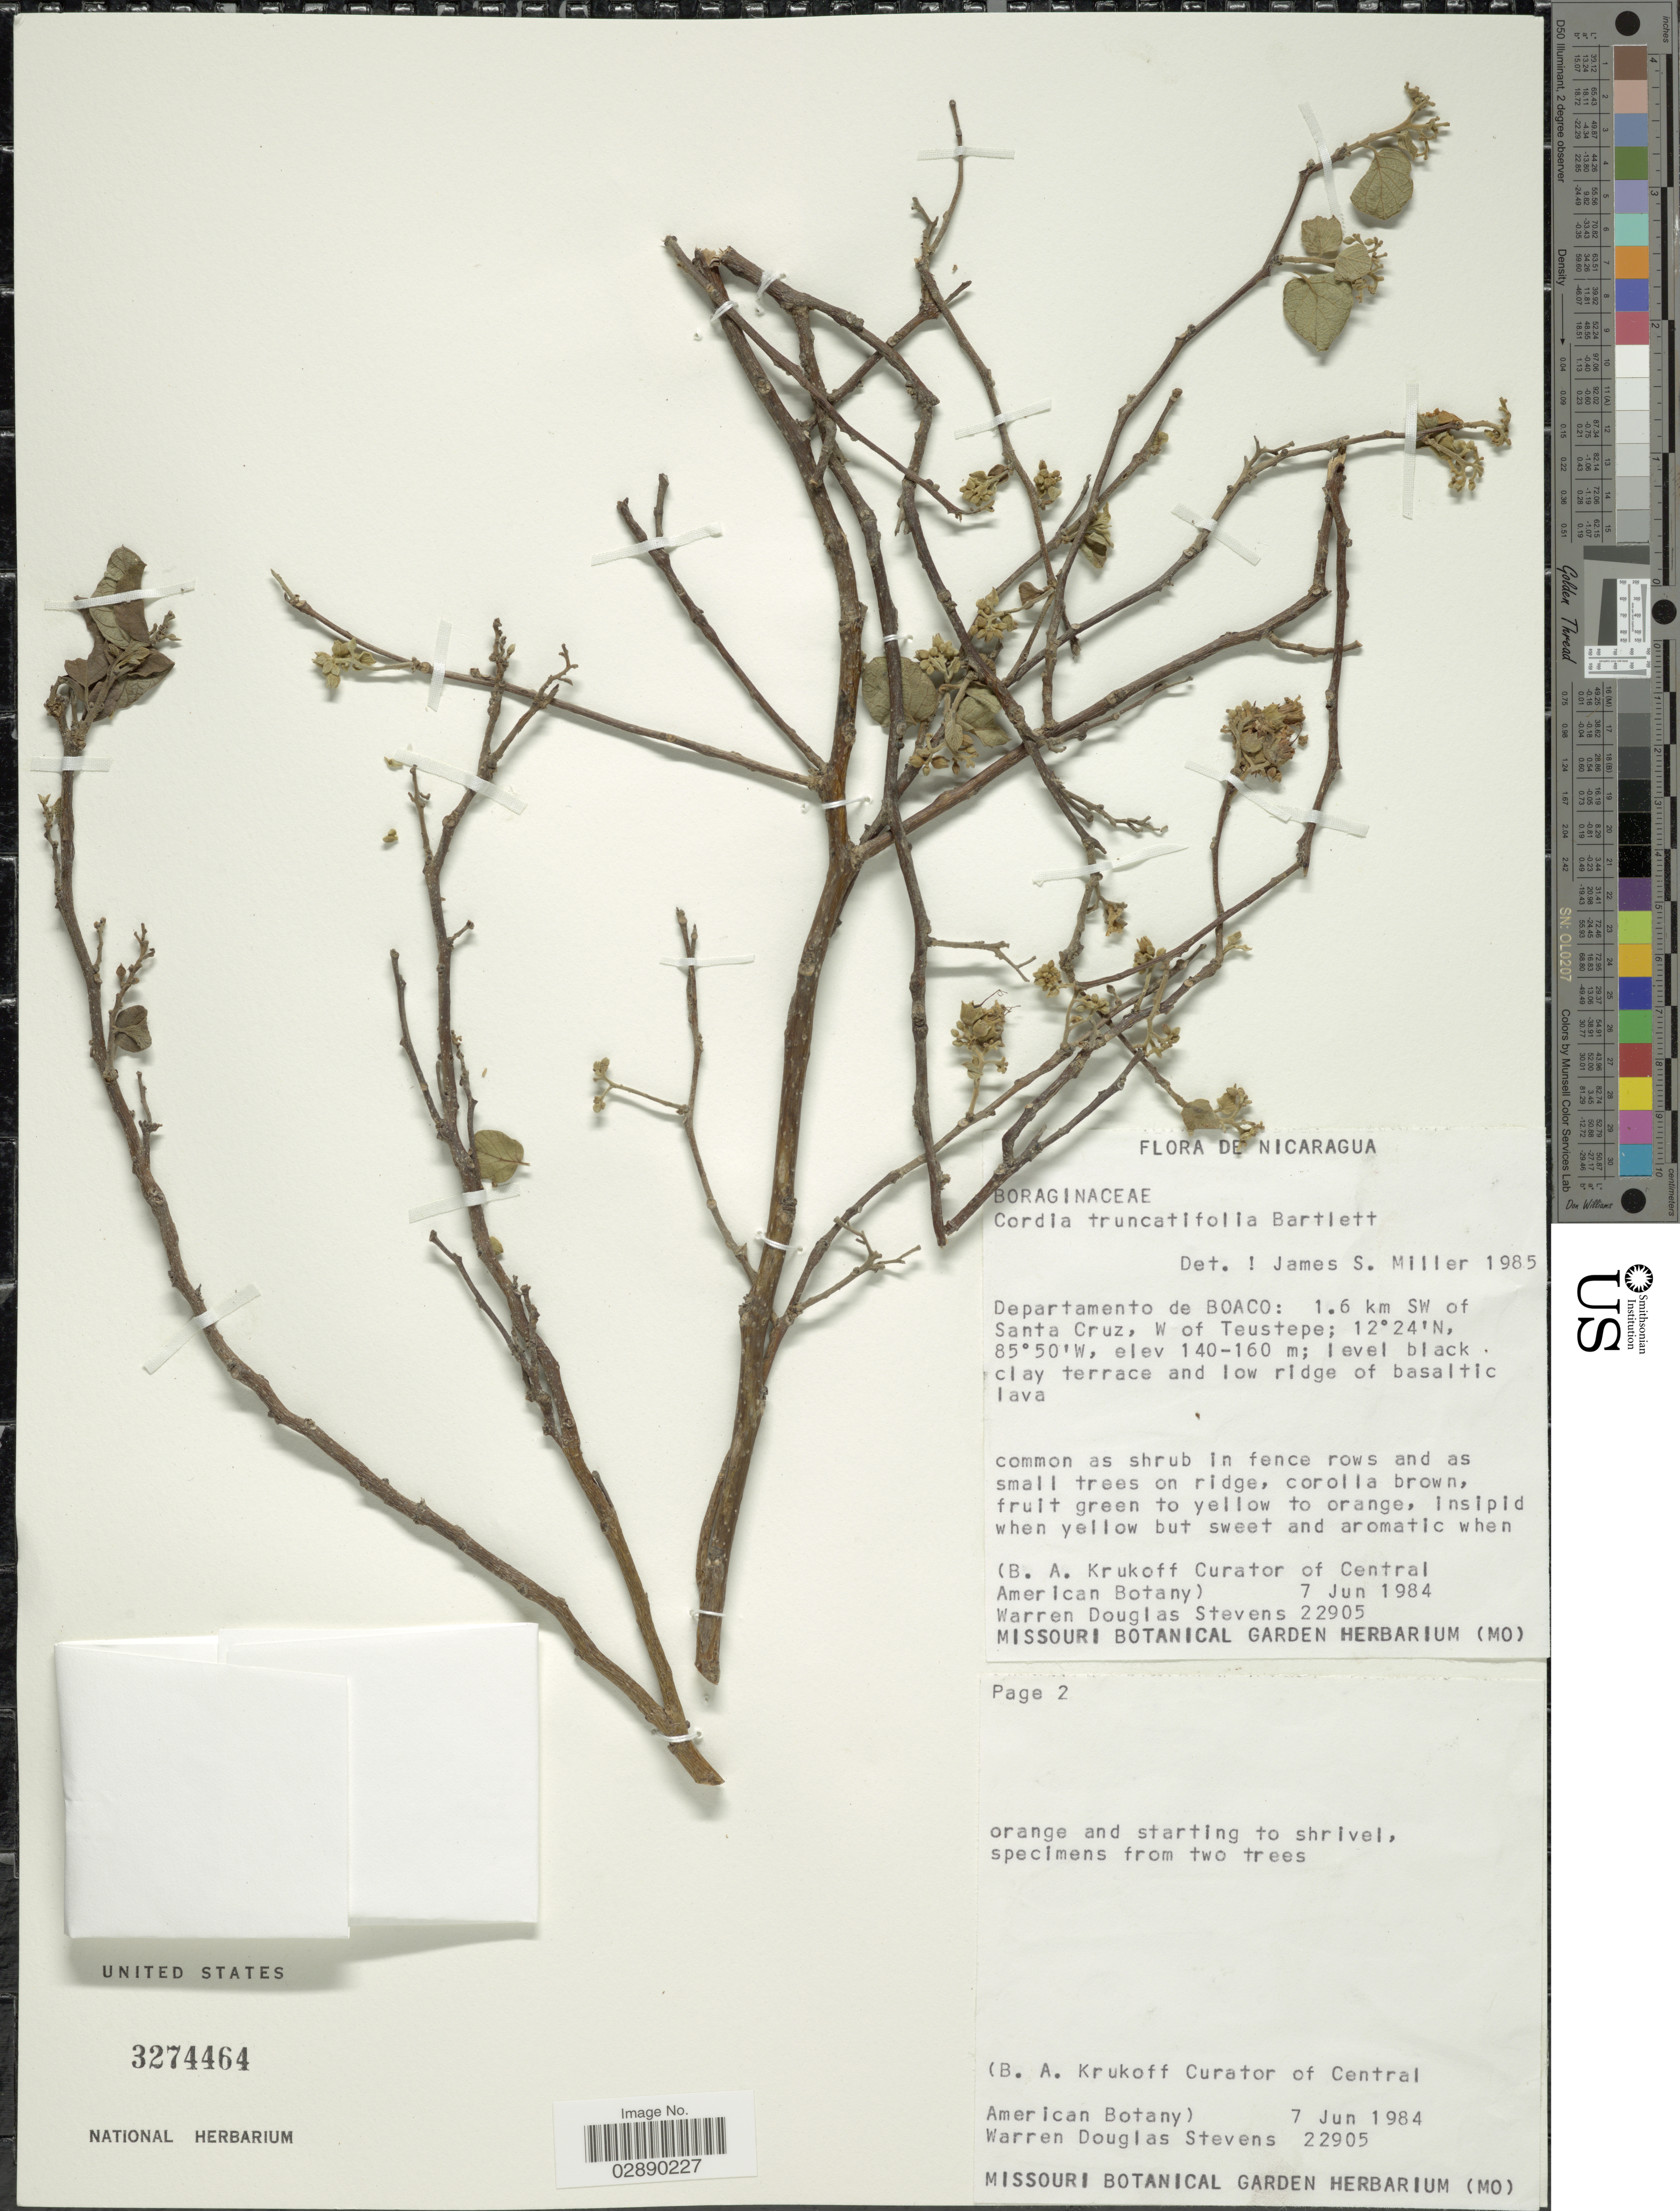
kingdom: Plantae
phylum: Tracheophyta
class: Magnoliopsida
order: Boraginales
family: Cordiaceae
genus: Cordia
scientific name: Cordia truncatifolia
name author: Bartlett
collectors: W. D. Stevens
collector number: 22905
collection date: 1984-06-07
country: Nicaragua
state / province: Boaco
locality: Departamento de Boaco: 1.6 km SW of Santa Cruz, W of Teustepe.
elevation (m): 140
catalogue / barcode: US 3274464